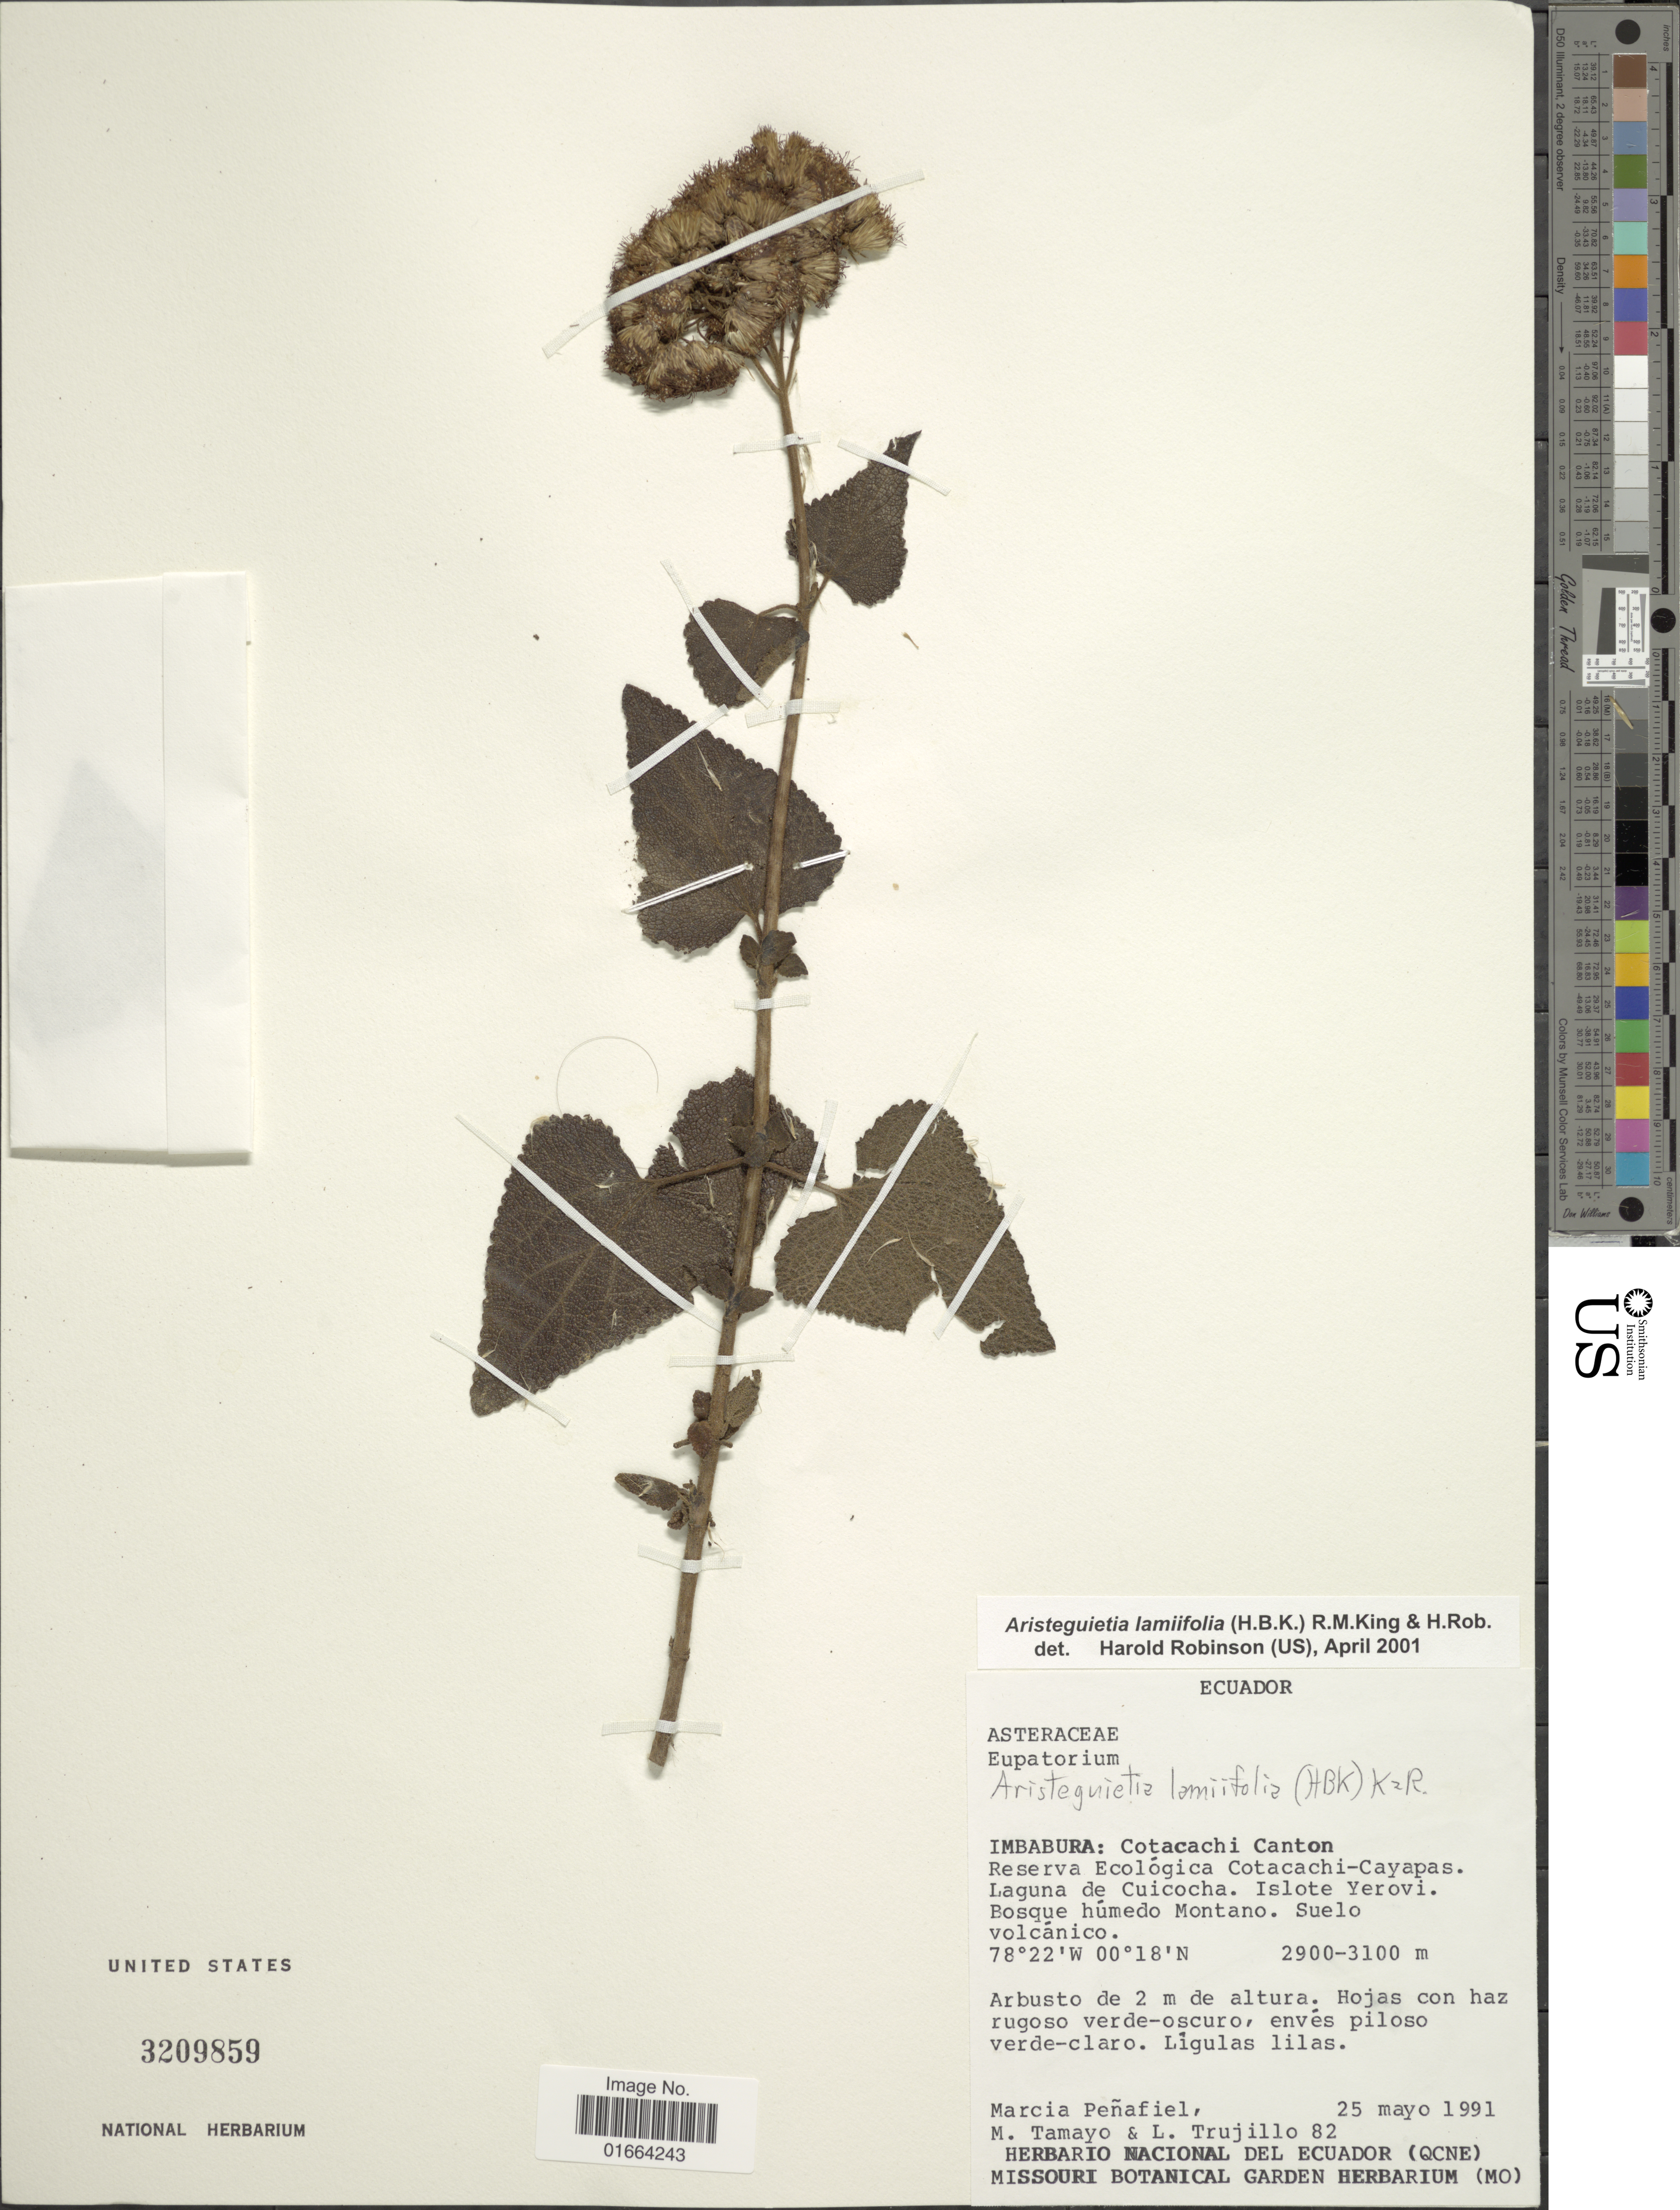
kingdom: Plantae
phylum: Tracheophyta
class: Magnoliopsida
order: Asterales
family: Asteraceae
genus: Aristeguietia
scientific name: Aristeguietia lamiifolia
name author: (Kunth) R.M. King & H. Rob.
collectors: M. Penafiel, M. Tamayo & L. Trujillo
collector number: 82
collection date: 1991-05-25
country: Ecuador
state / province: Imbabura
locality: Cotacachi Canton. Reserva Ecológica Cotacachi-Cayapas. Laguna de Cuicocha. Islote Yerovi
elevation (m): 2900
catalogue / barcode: US 3209859